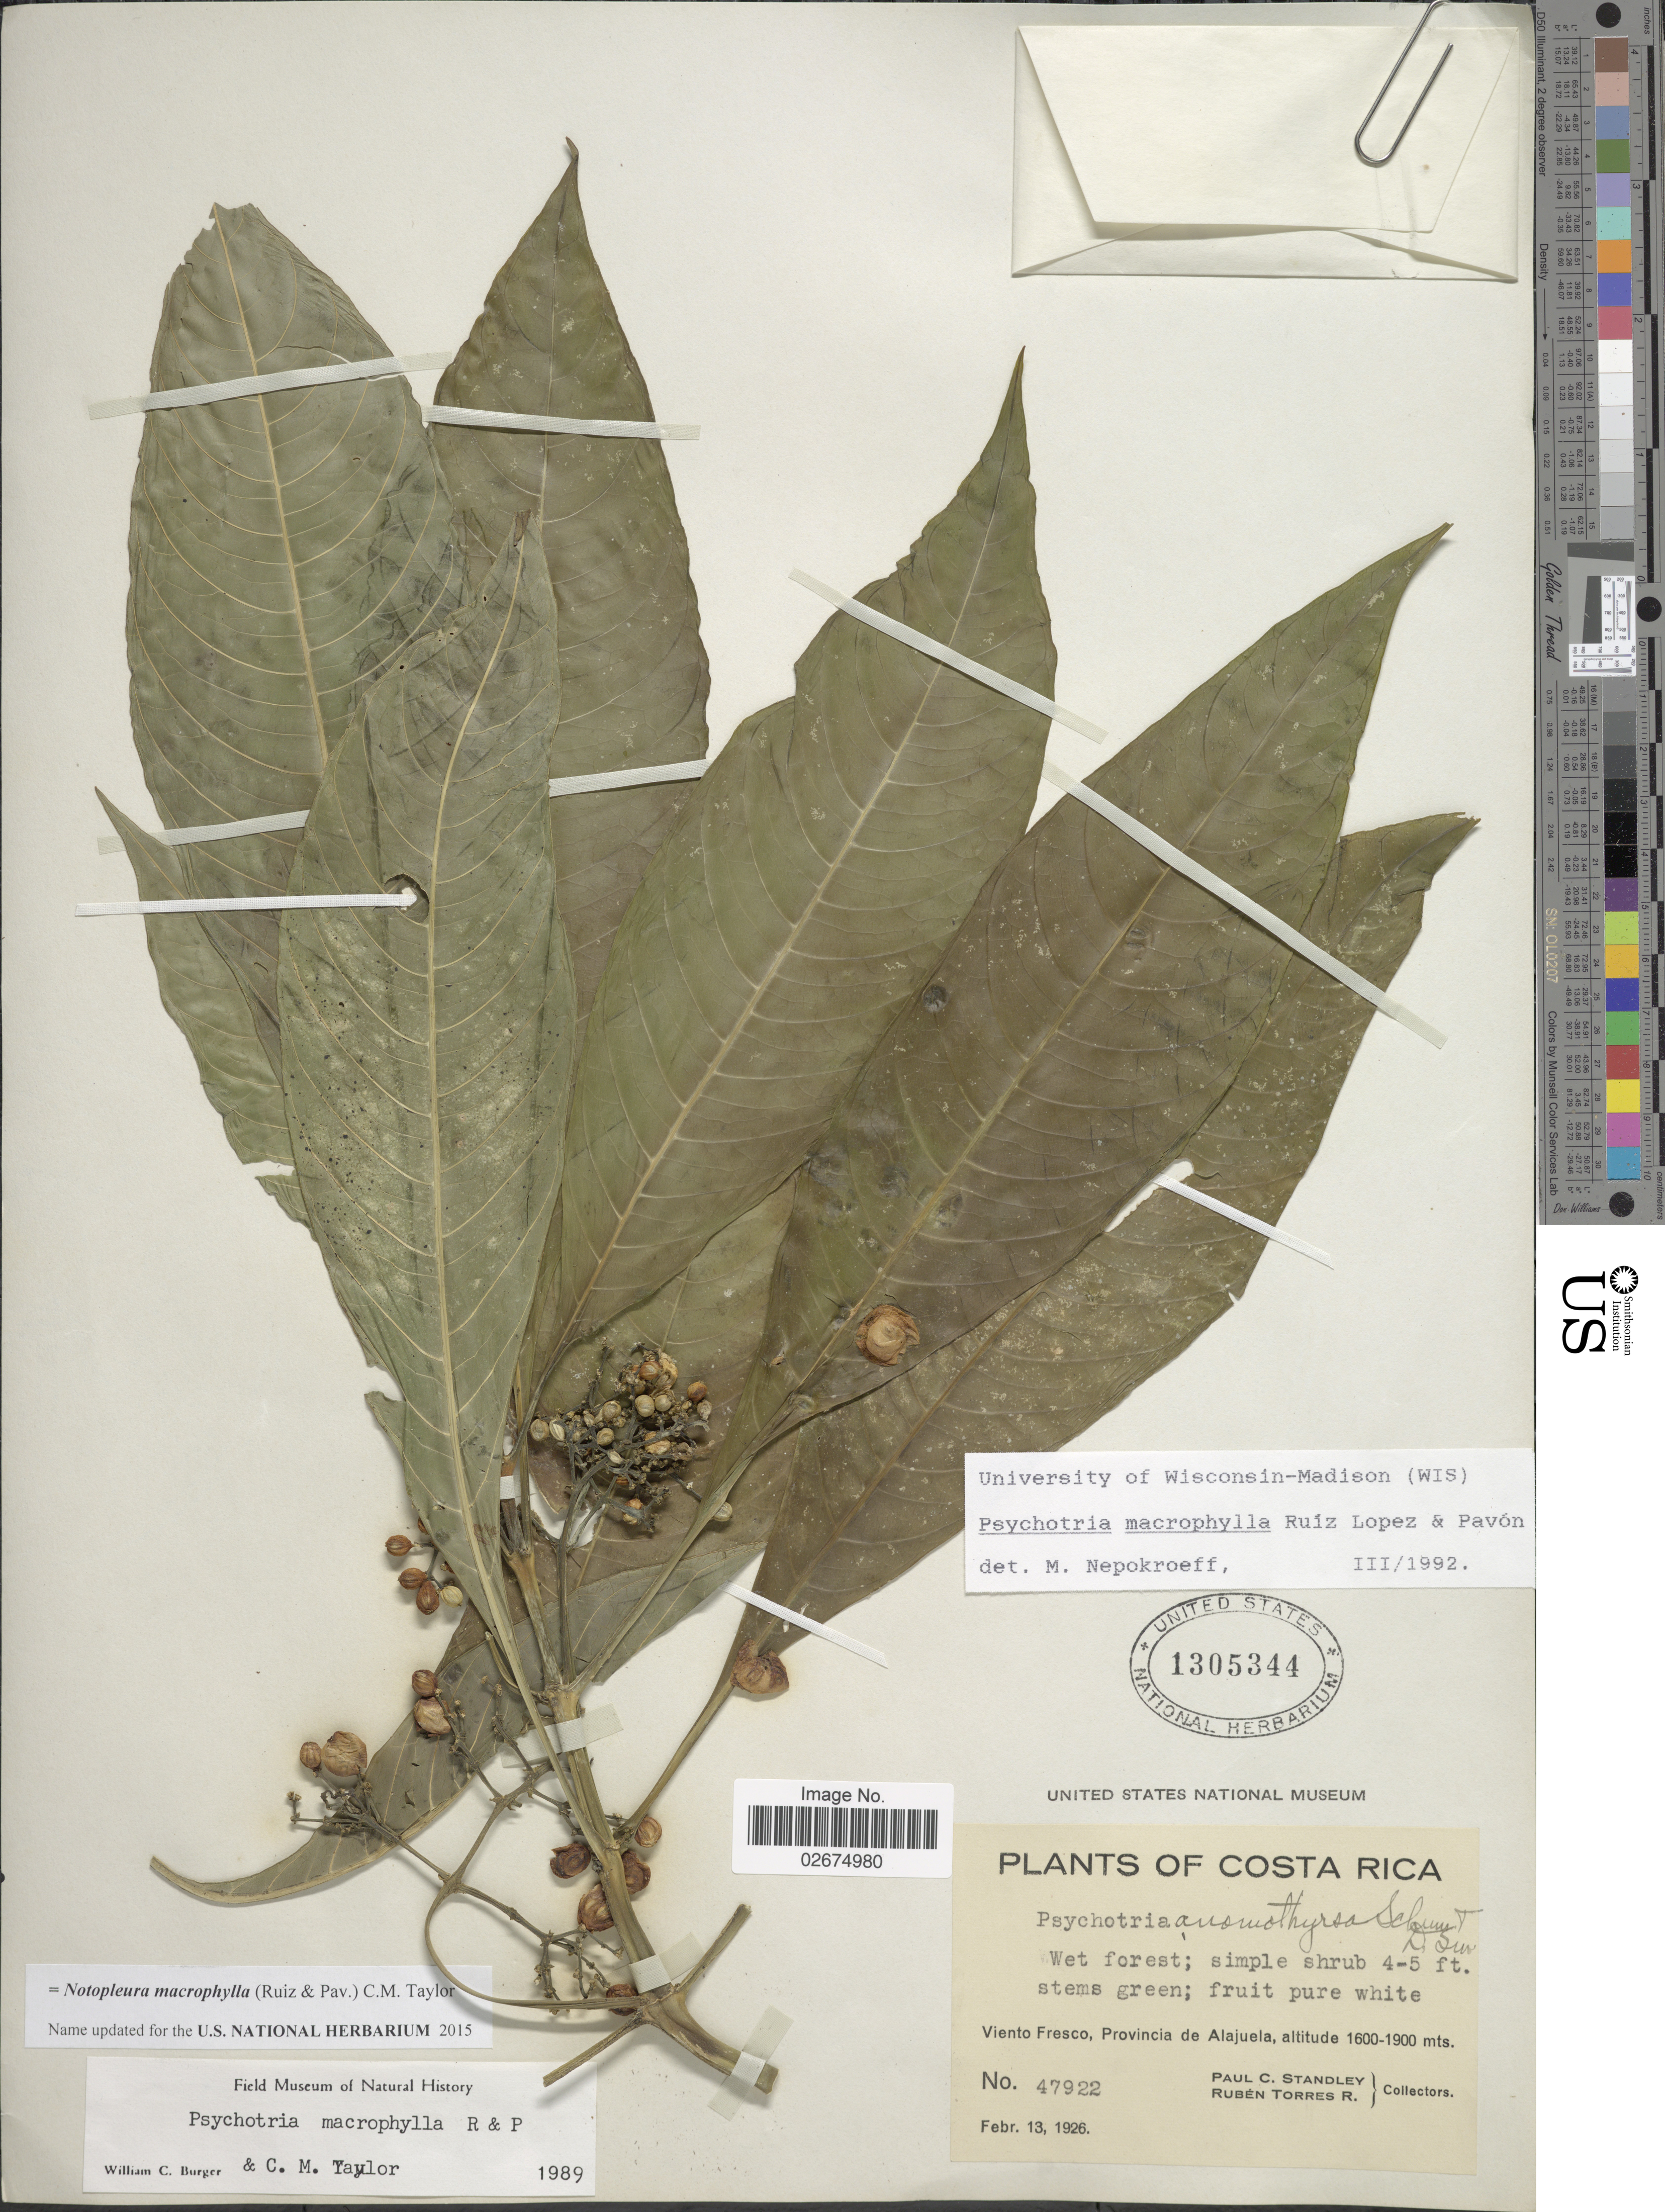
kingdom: Plantae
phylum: Tracheophyta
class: Magnoliopsida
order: Gentianales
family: Rubiaceae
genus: Notopleura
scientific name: Notopleura macrophylla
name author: (Ruiz & Pav.) C.M. Taylor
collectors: P. C. Standley & R. Torres R.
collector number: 47922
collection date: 1926-02-13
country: Costa Rica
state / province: Alajuela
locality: Viento Fresco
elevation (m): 1600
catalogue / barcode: US 1305344